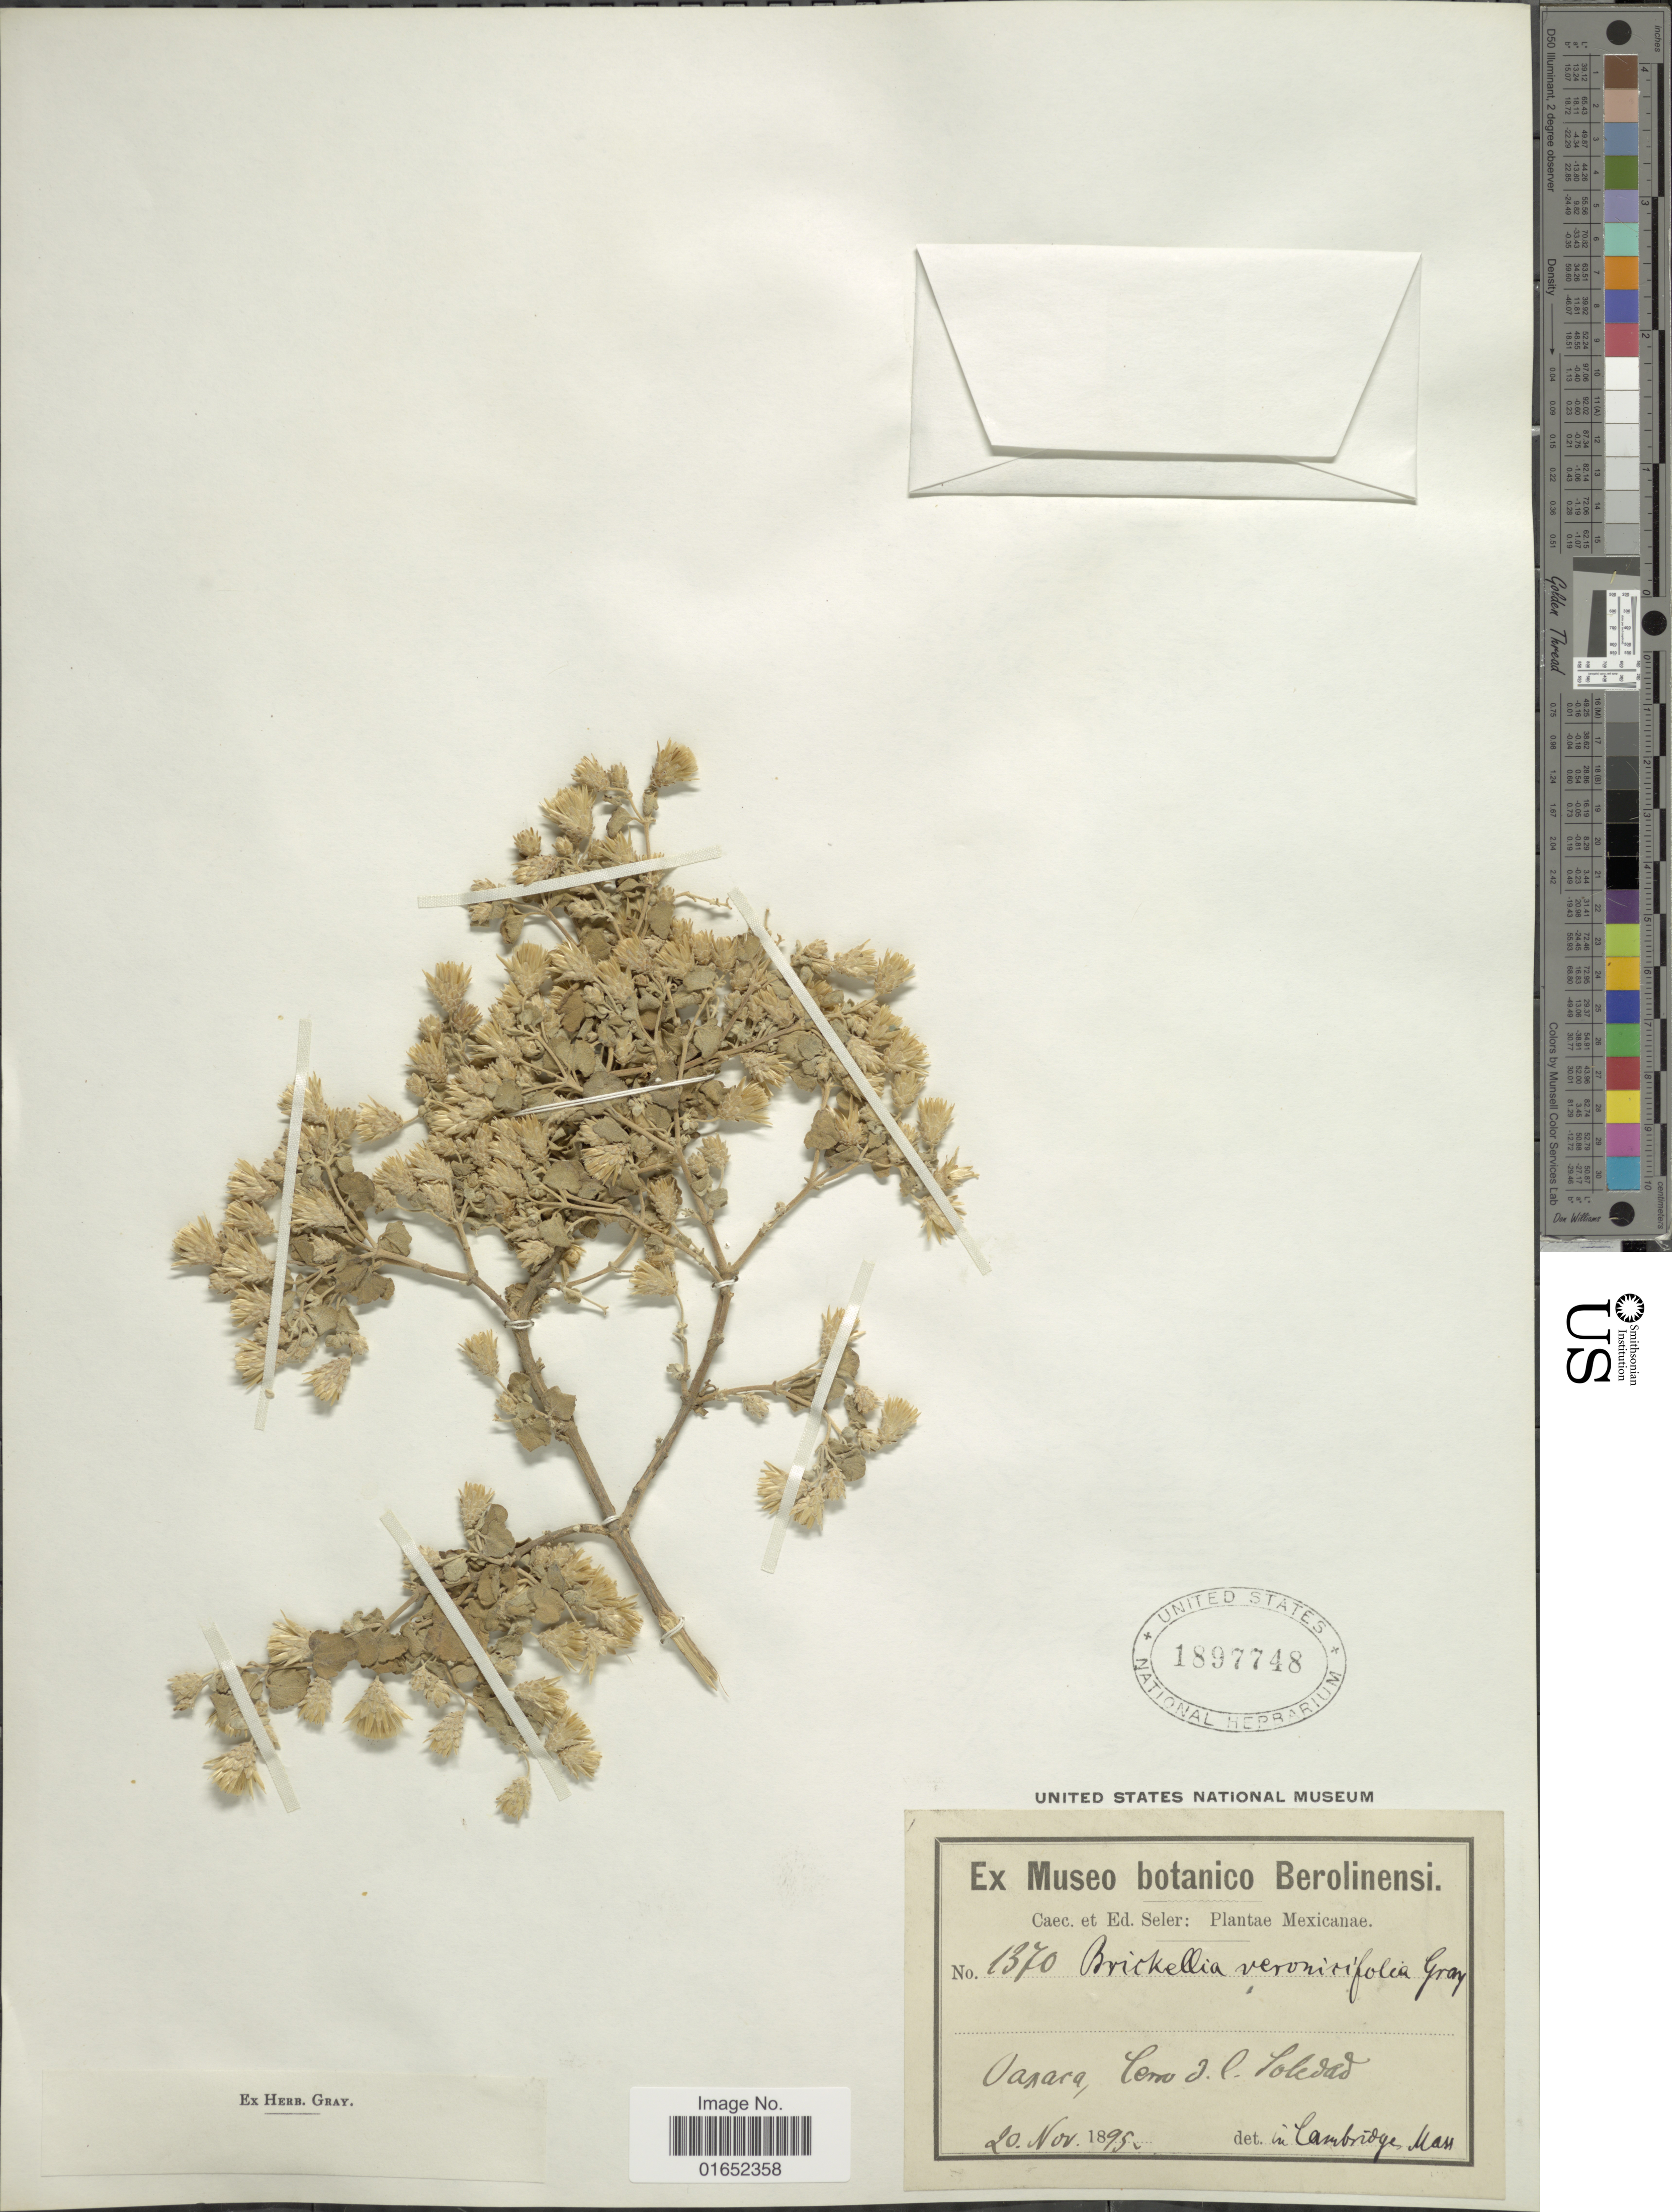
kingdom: Plantae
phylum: Tracheophyta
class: Magnoliopsida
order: Asterales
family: Asteraceae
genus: Brickellia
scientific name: Brickellia veronicaefolia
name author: (Kunth) A. Gray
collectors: ex Caec. et Ed Seler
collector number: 1370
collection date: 1895-11-20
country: Mexico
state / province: Oaxaca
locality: Cerro d.l. Soledad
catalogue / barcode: US 1897748